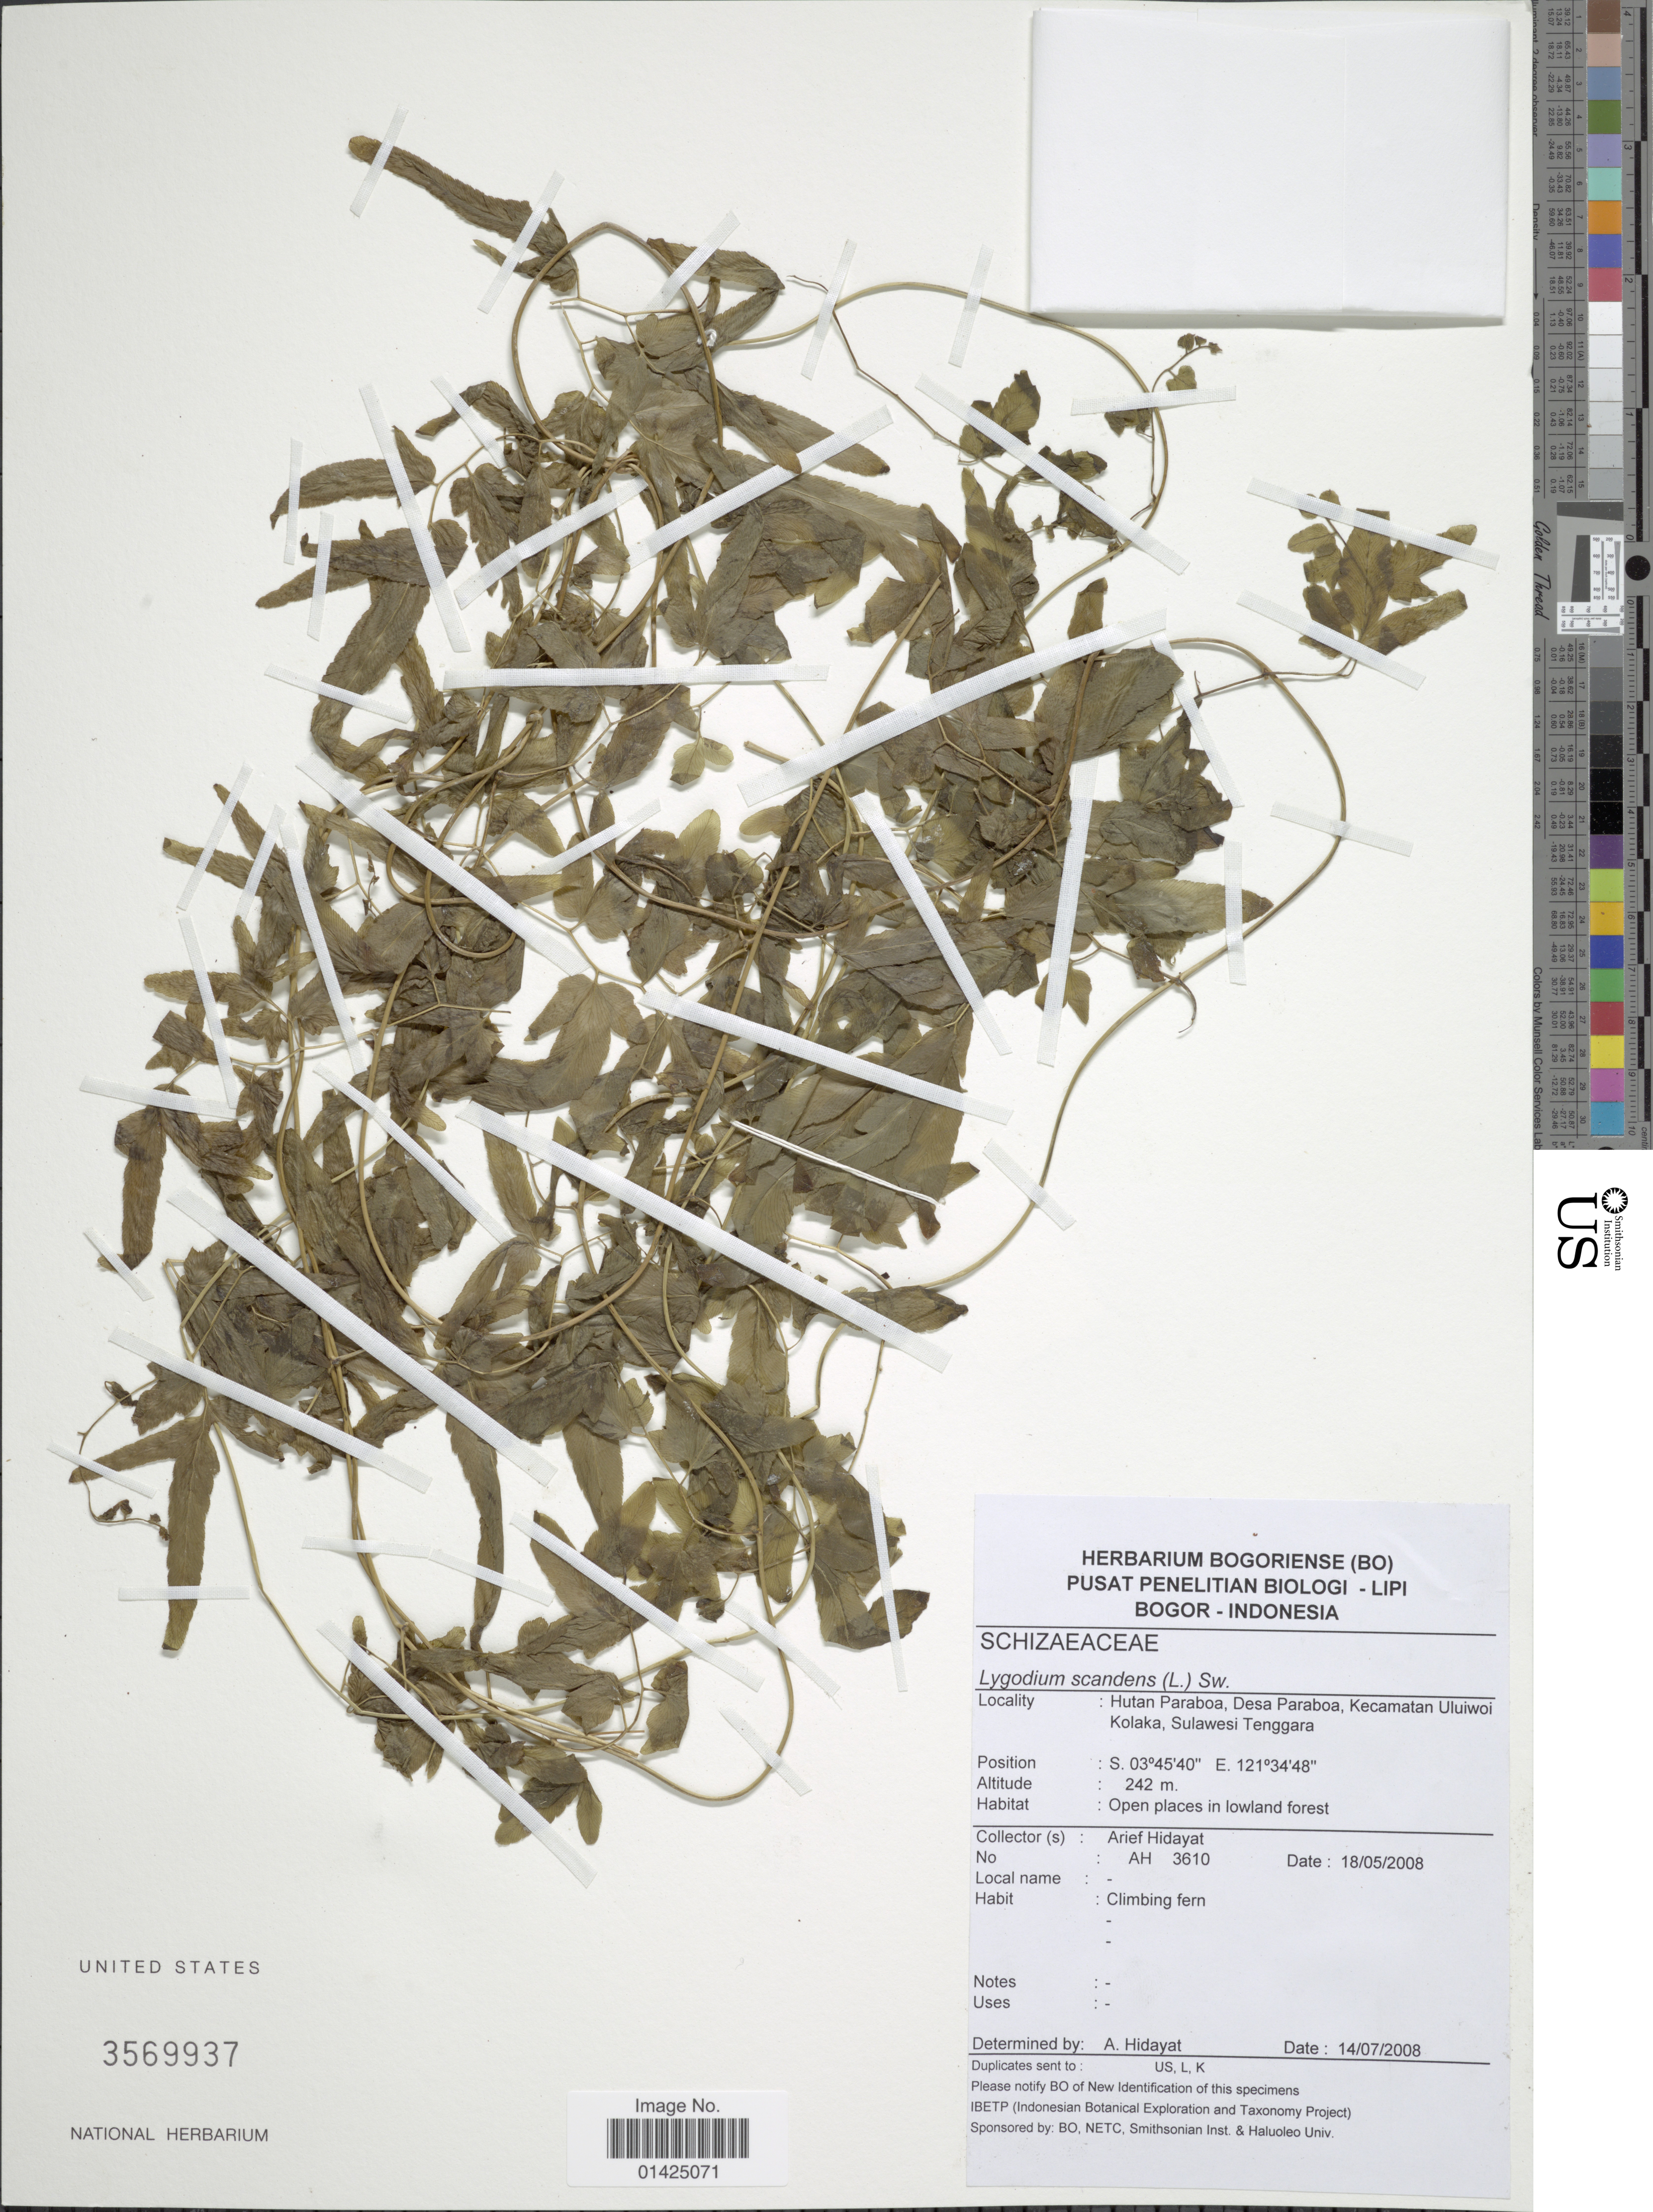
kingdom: Plantae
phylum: Tracheophyta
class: Polypodiopsida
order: Schizaeales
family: Lygodiaceae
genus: Lygodium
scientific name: Lygodium microphyllum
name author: (Cav.) R. Br.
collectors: A. Hidayat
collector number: AH 3610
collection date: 2008-05-18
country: Indonesia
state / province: Sulawesi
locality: Hutan Paraboa, Desa Paraboa, Kecamatan Uluiwoi Kolaka, Sulawesi Tenggara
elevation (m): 242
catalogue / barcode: US 3569937